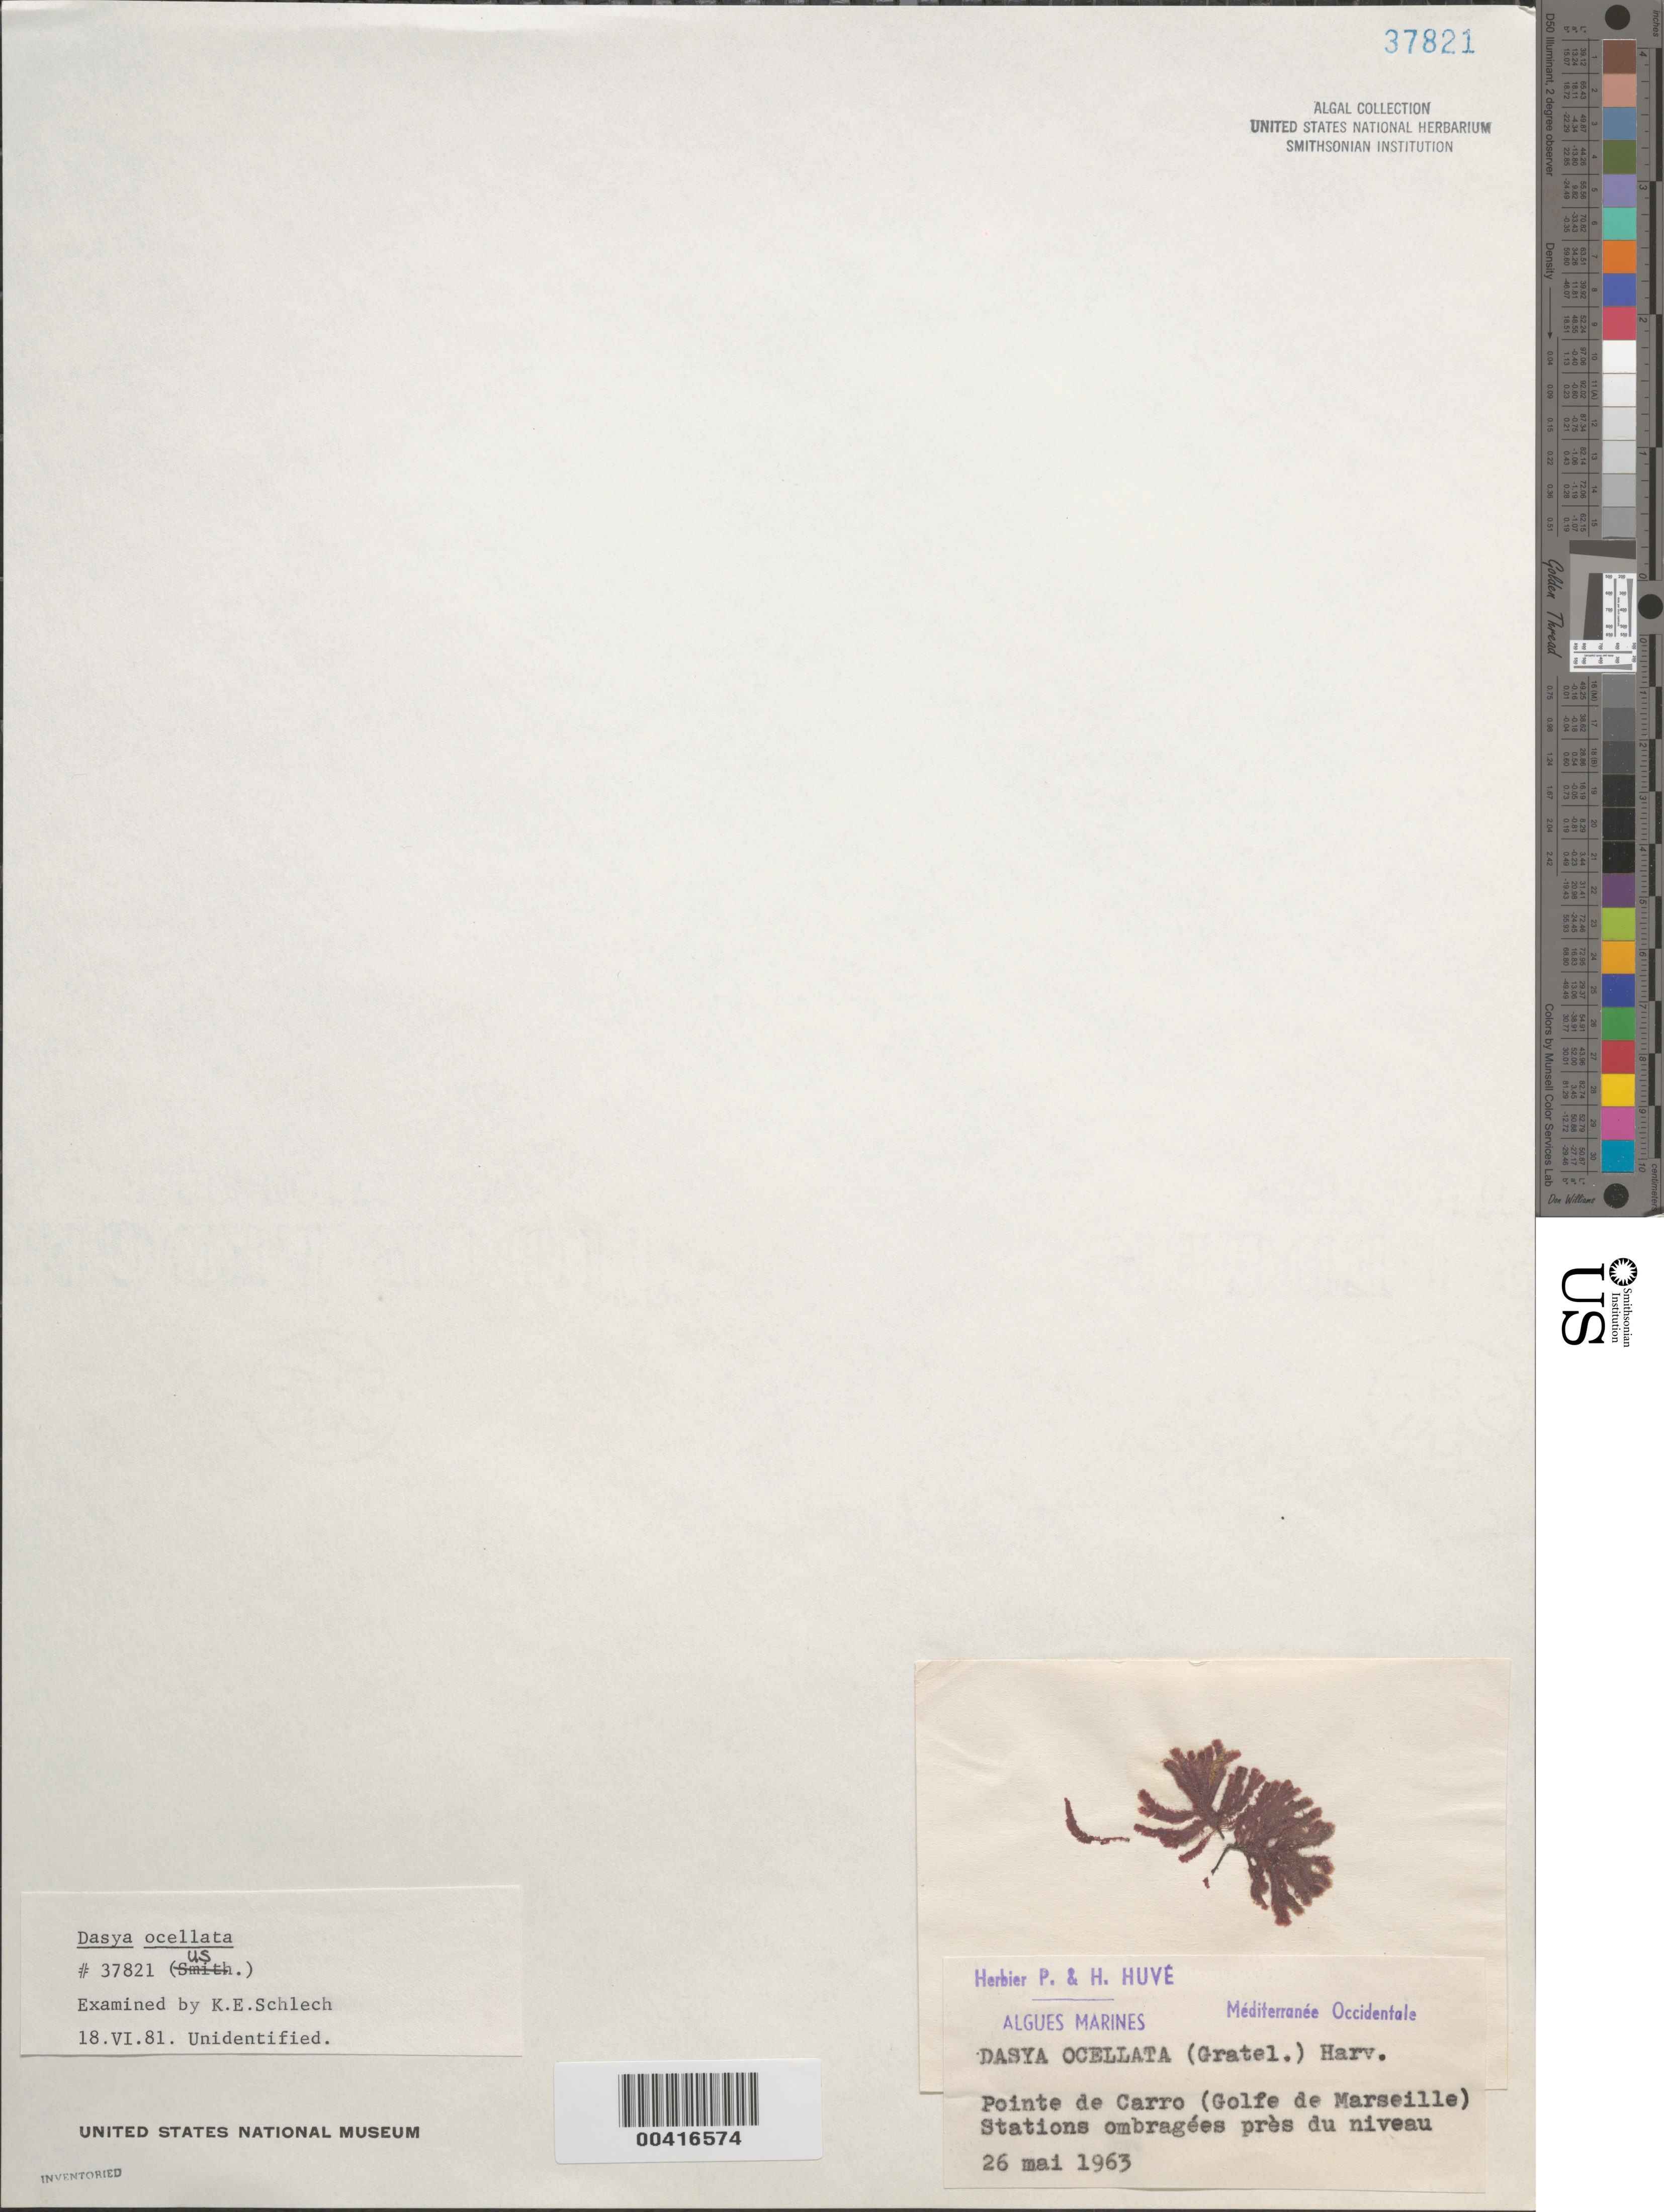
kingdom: Plantae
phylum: Rhodophyta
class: Florideophyceae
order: Ceramiales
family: Dasyaceae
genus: Dasya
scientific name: Dasya ocellata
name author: (Gratel.) Harv.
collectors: P. Huve & H. Huve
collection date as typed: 26 May 1963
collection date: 1963-05-26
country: France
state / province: Provence-Alpes-Côte d'Azur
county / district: Bouches-du-Rhône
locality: Pointe de Carro, Golfe de Marseille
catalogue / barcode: US 37821